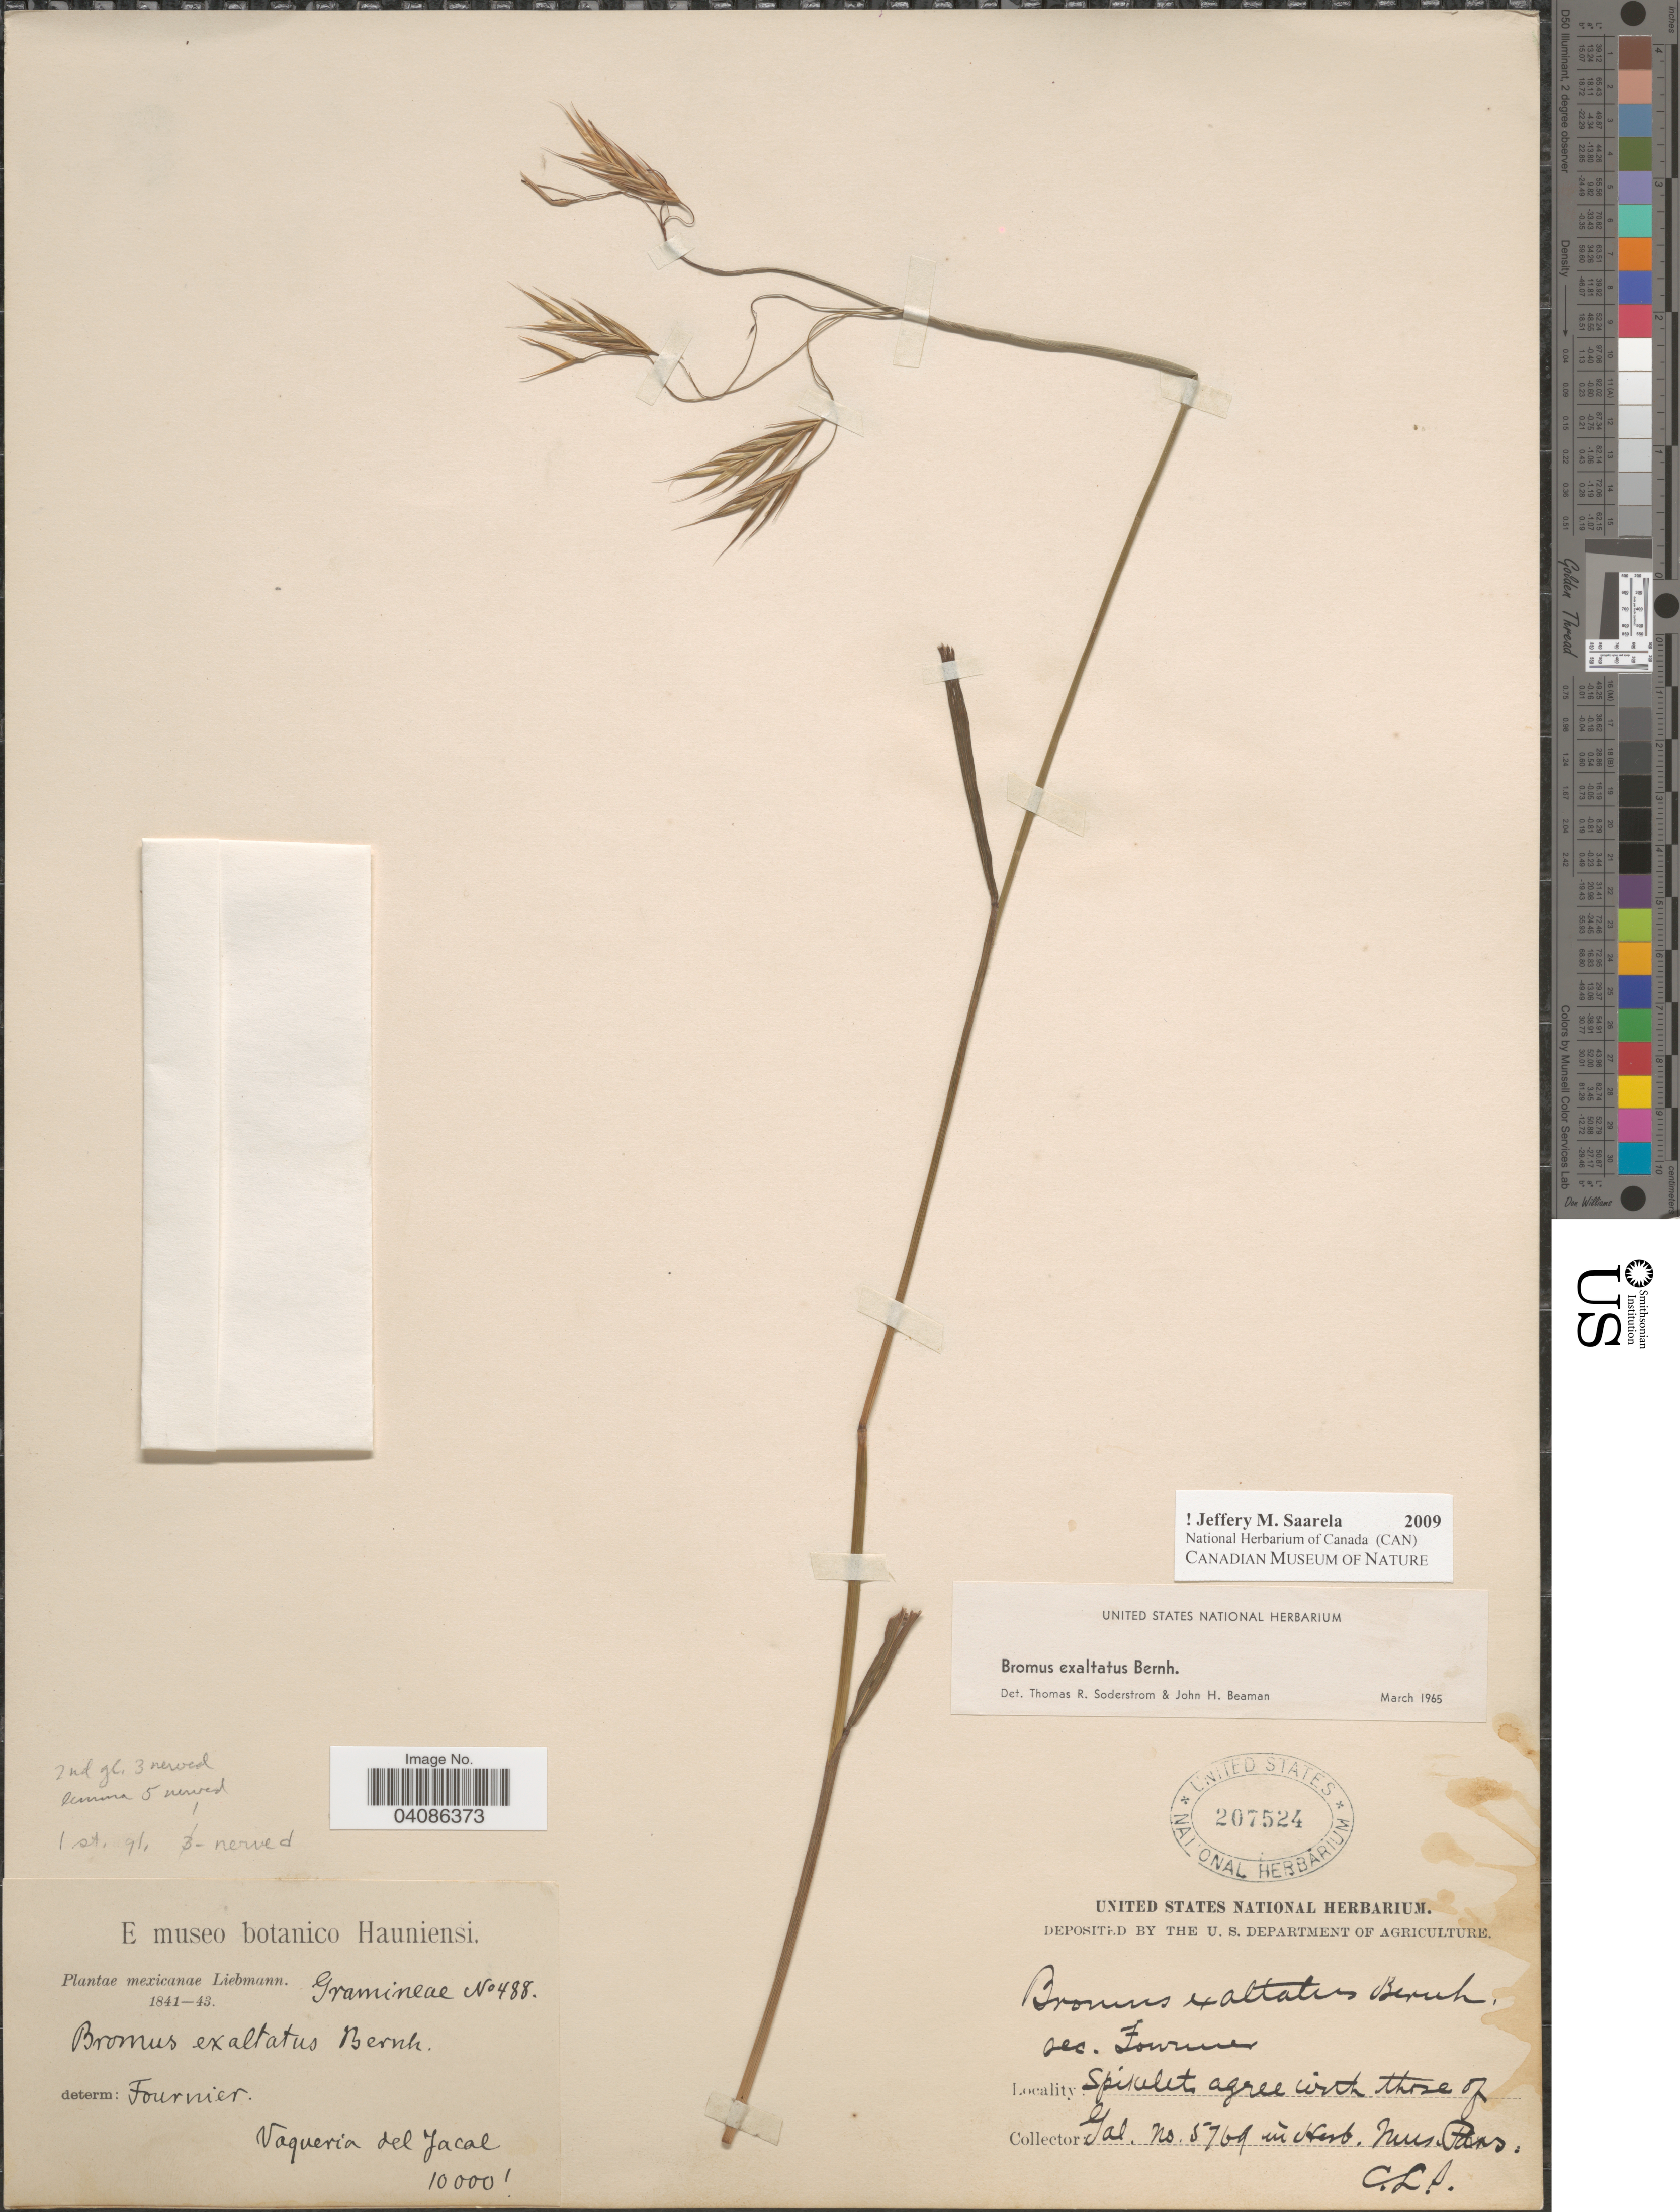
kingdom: Plantae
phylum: Tracheophyta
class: Liliopsida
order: Poales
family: Poaceae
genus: Bromus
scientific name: Bromus exaltatus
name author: Bernhardi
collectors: Liebmann, --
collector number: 488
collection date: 1841/1843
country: Mexico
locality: Voqueria del Jacal.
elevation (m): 3048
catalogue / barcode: US 207524